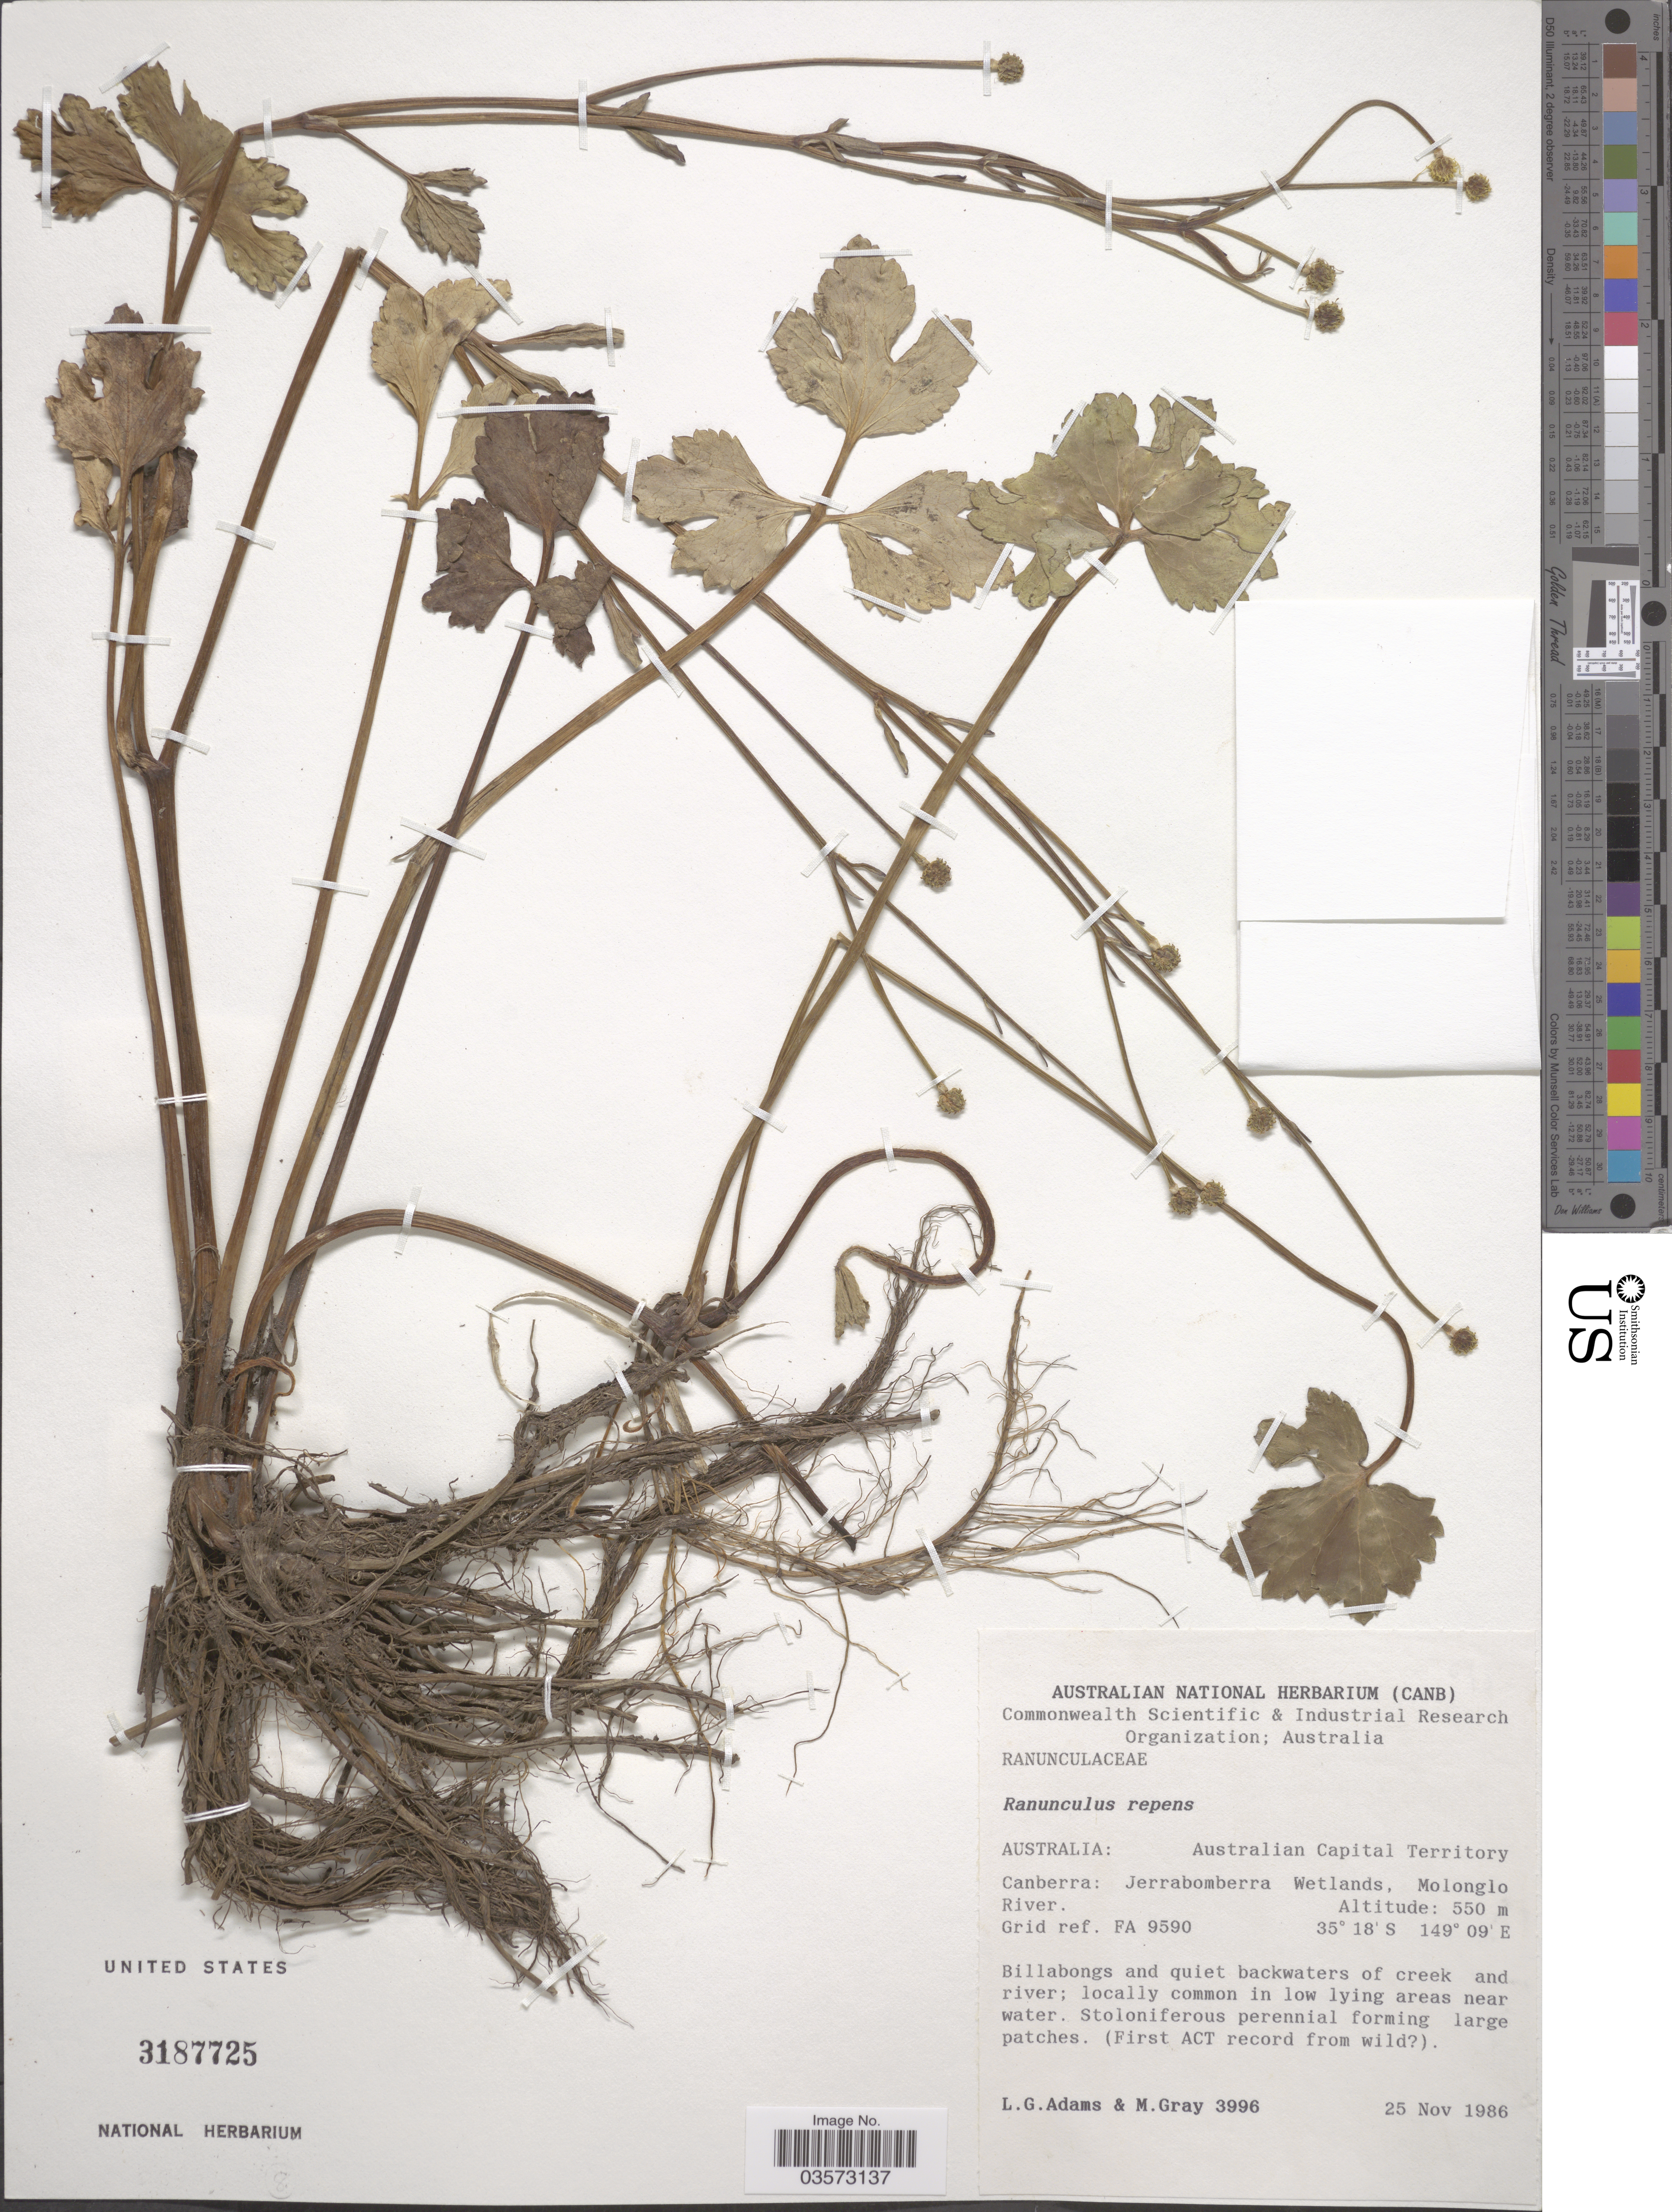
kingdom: Plantae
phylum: Tracheophyta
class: Magnoliopsida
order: Ranunculales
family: Ranunculaceae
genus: Ranunculus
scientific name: Ranunculus repens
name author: L.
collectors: L. G. Adams & M. Gray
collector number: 3996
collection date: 1986-11-25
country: Australia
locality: Australian Capital Territory. Canberra: Jerrabomberra Wetlands, Molonglo River. Grid ref. FA 9590.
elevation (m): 550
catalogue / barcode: US 3187725